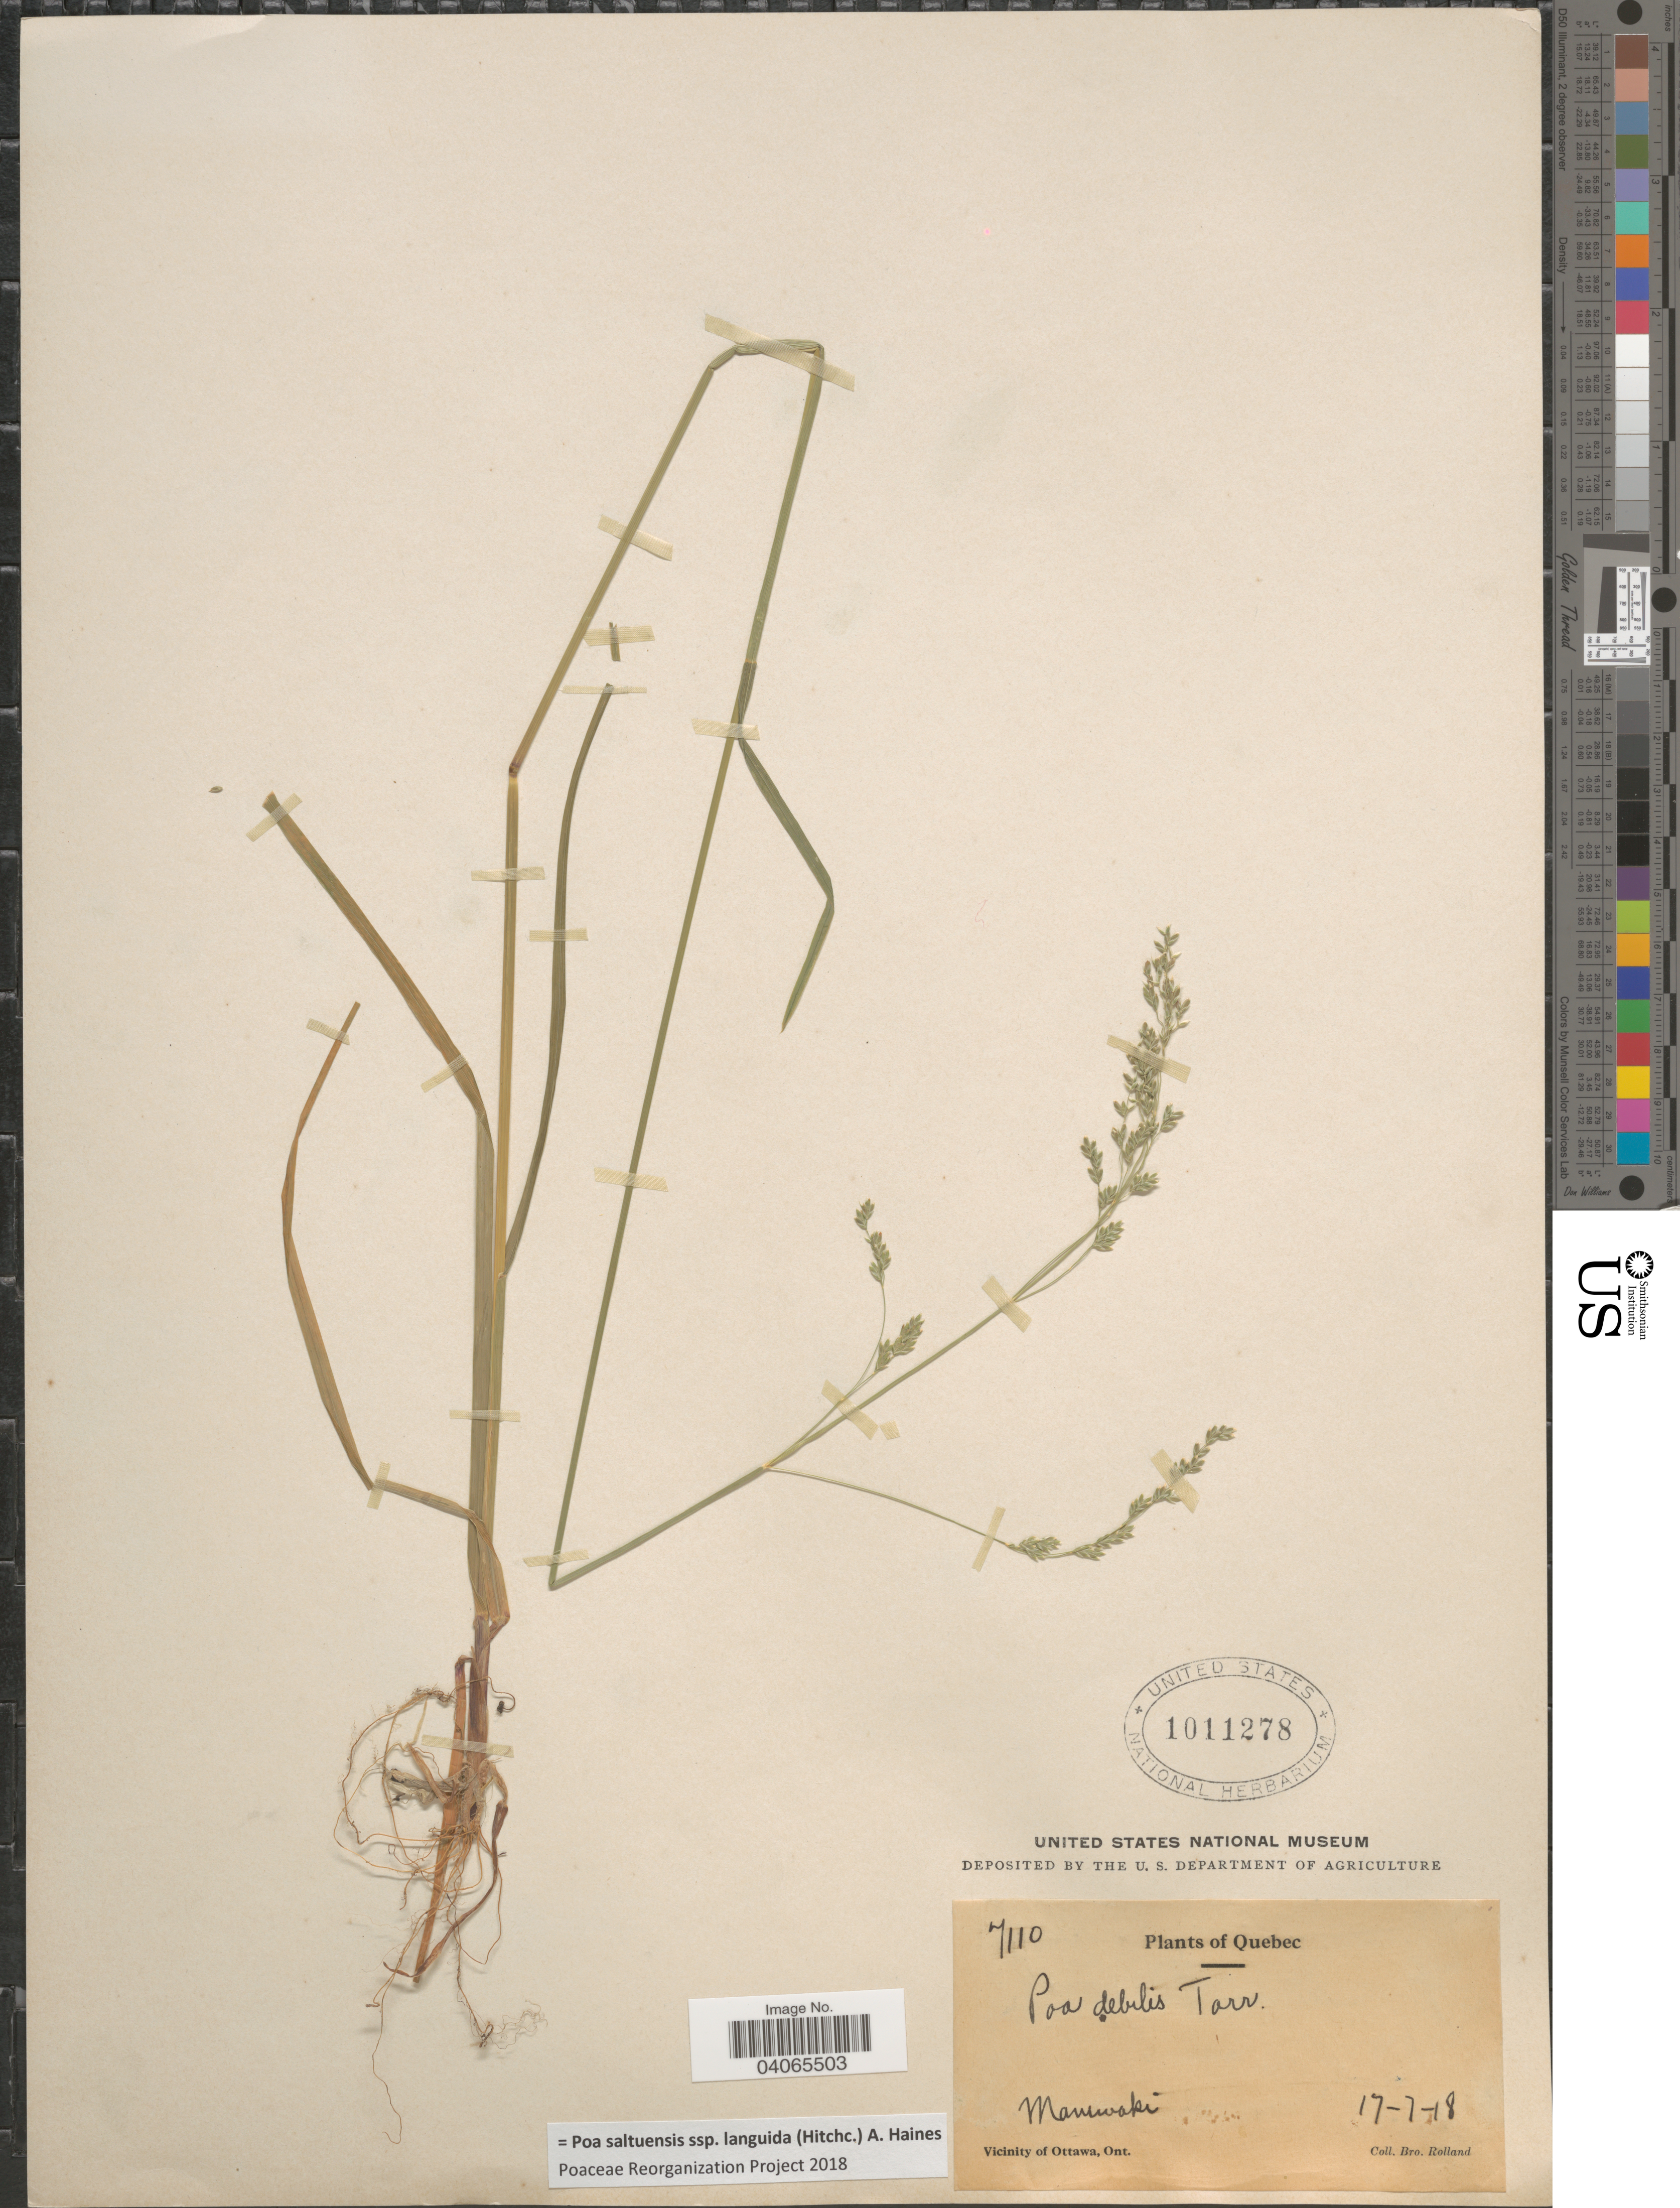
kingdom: Plantae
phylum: Tracheophyta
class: Liliopsida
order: Poales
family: Poaceae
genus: Poa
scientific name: Poa saltuensis subsp. languida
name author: (Hitchc.) A. Haines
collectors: B. Rolland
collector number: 7110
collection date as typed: Transcribed d/m/y: 17/7/18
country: Canada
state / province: Ontario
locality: Maniwaki. Vicinity of Ottawa.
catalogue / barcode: US 1011278